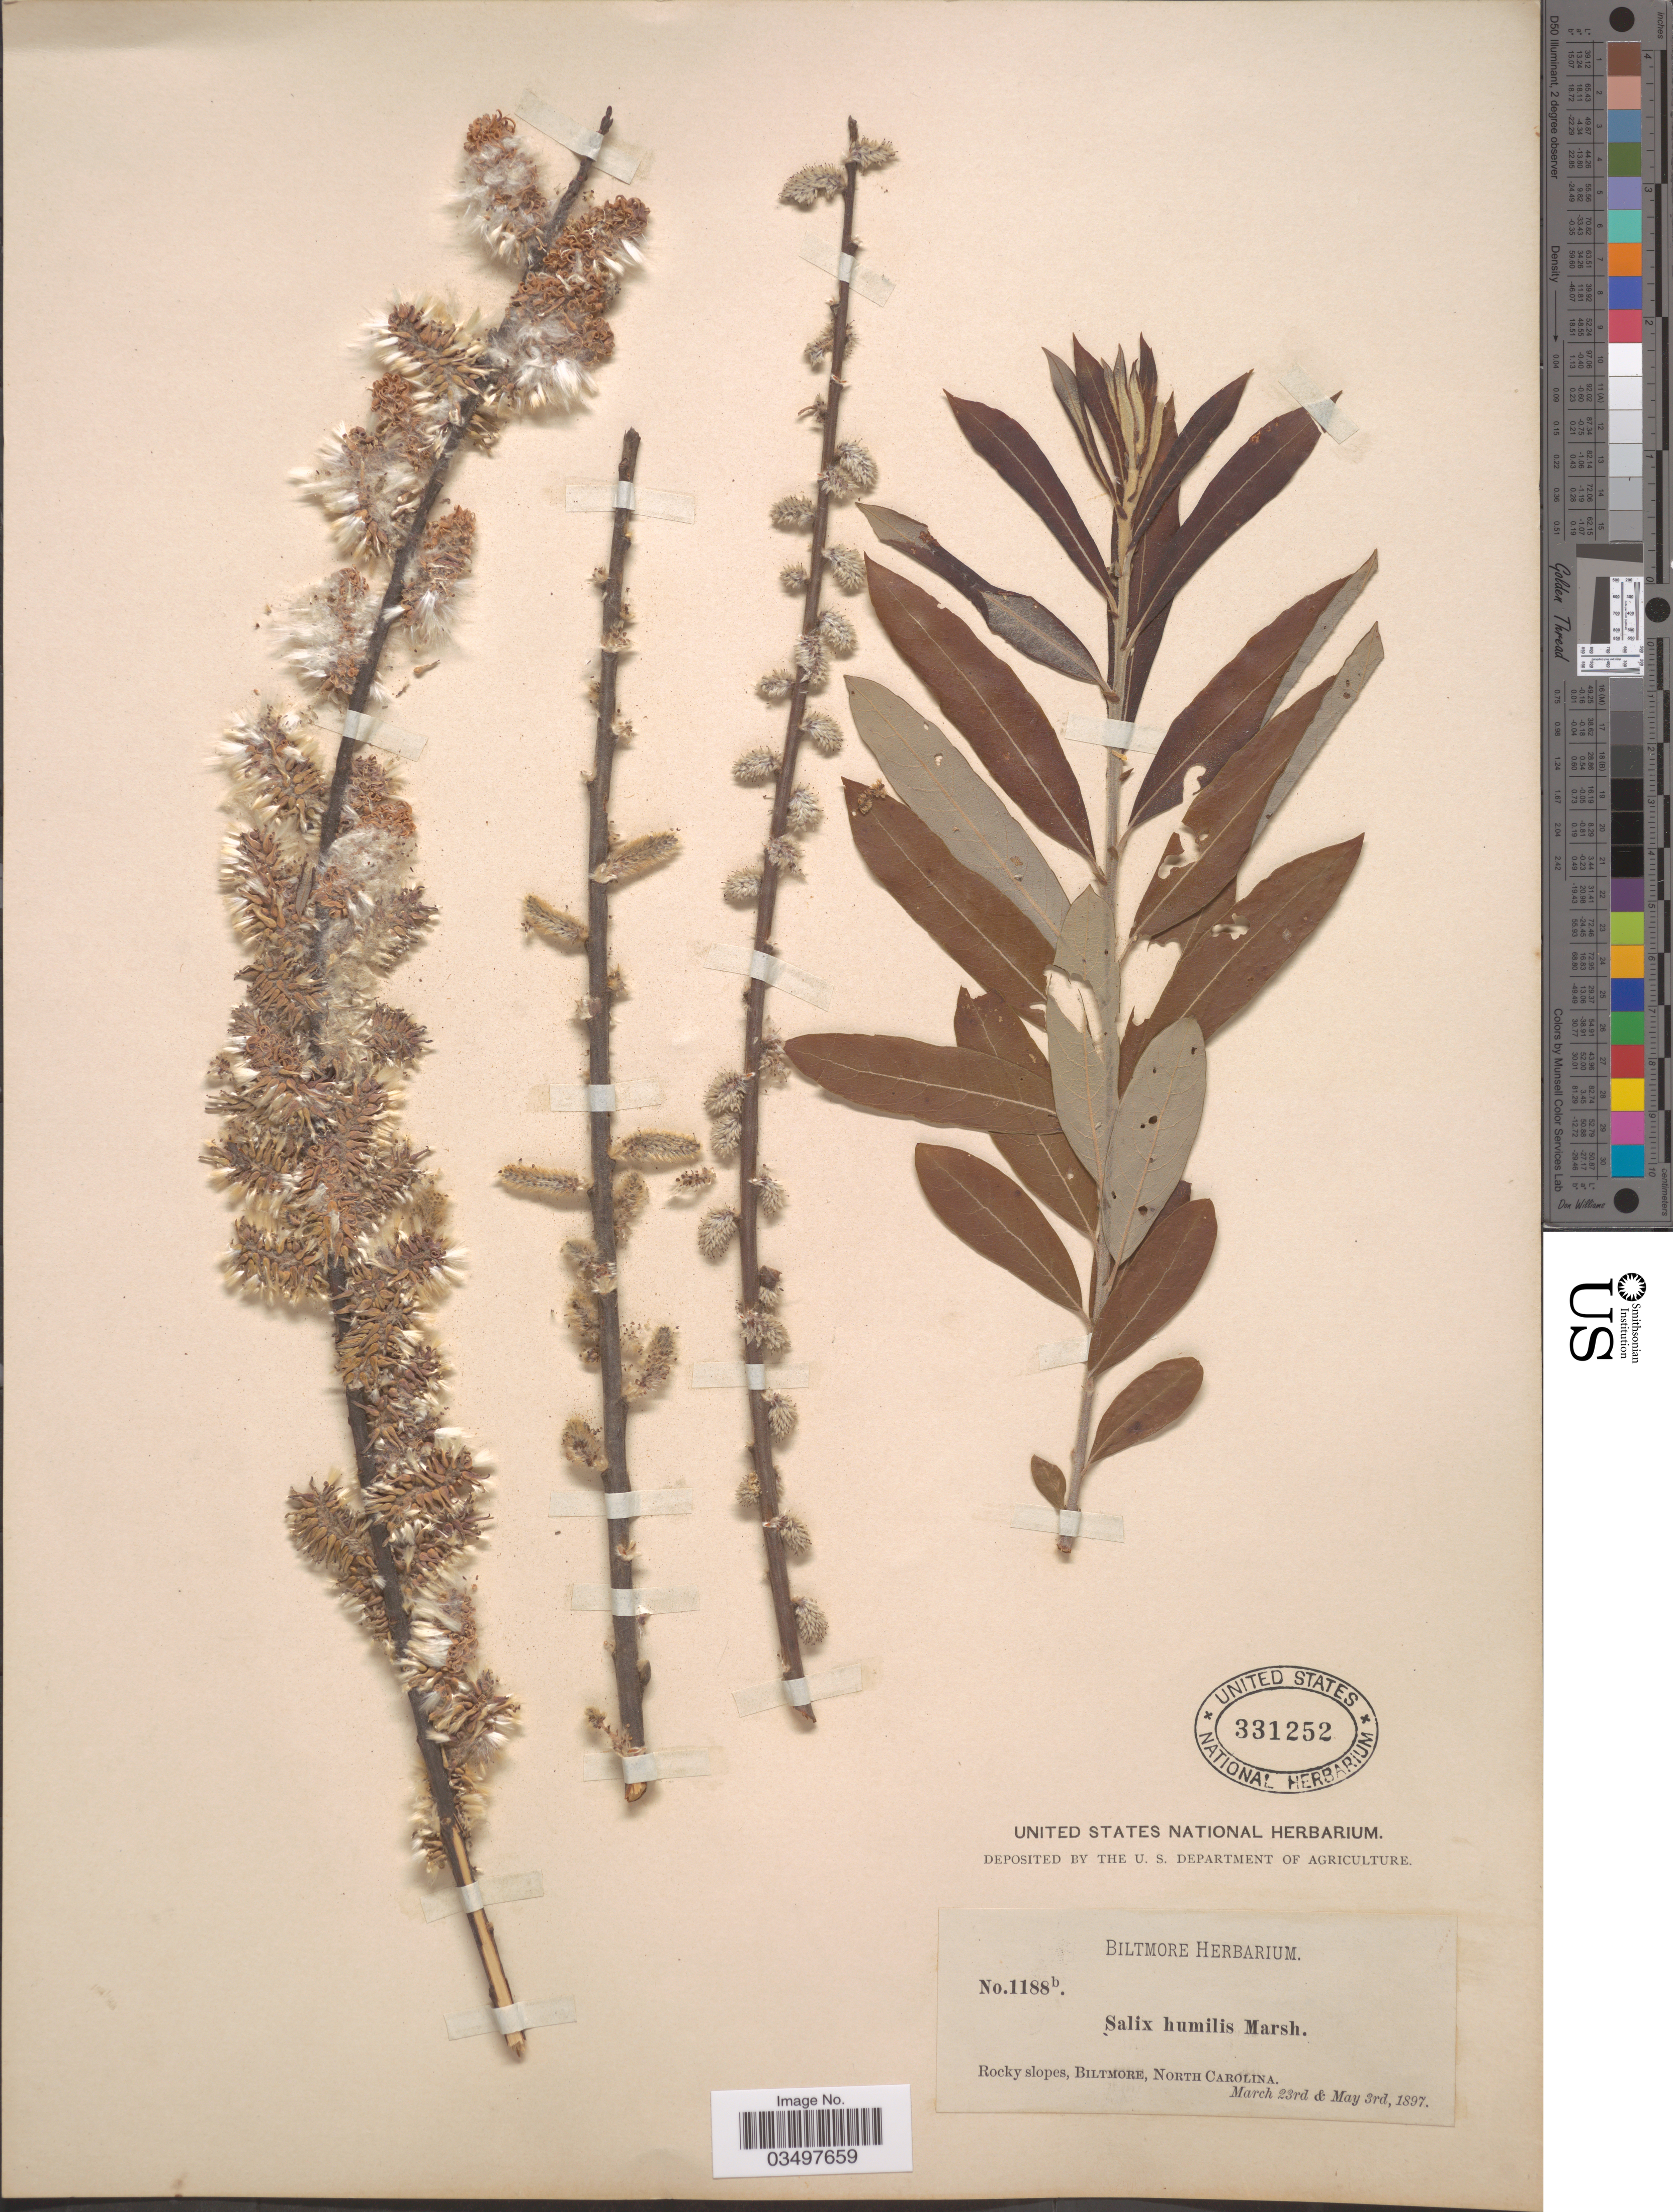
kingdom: Plantae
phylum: Tracheophyta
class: Magnoliopsida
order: Malpighiales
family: Salicaceae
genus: Salix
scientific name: Salix humilis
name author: Marshall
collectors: ex herb. Biltmore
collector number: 1188b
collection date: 1897-03-23/1897-05-03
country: United States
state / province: North Carolina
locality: Rocky slopes, Biltmore.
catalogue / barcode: US 331252